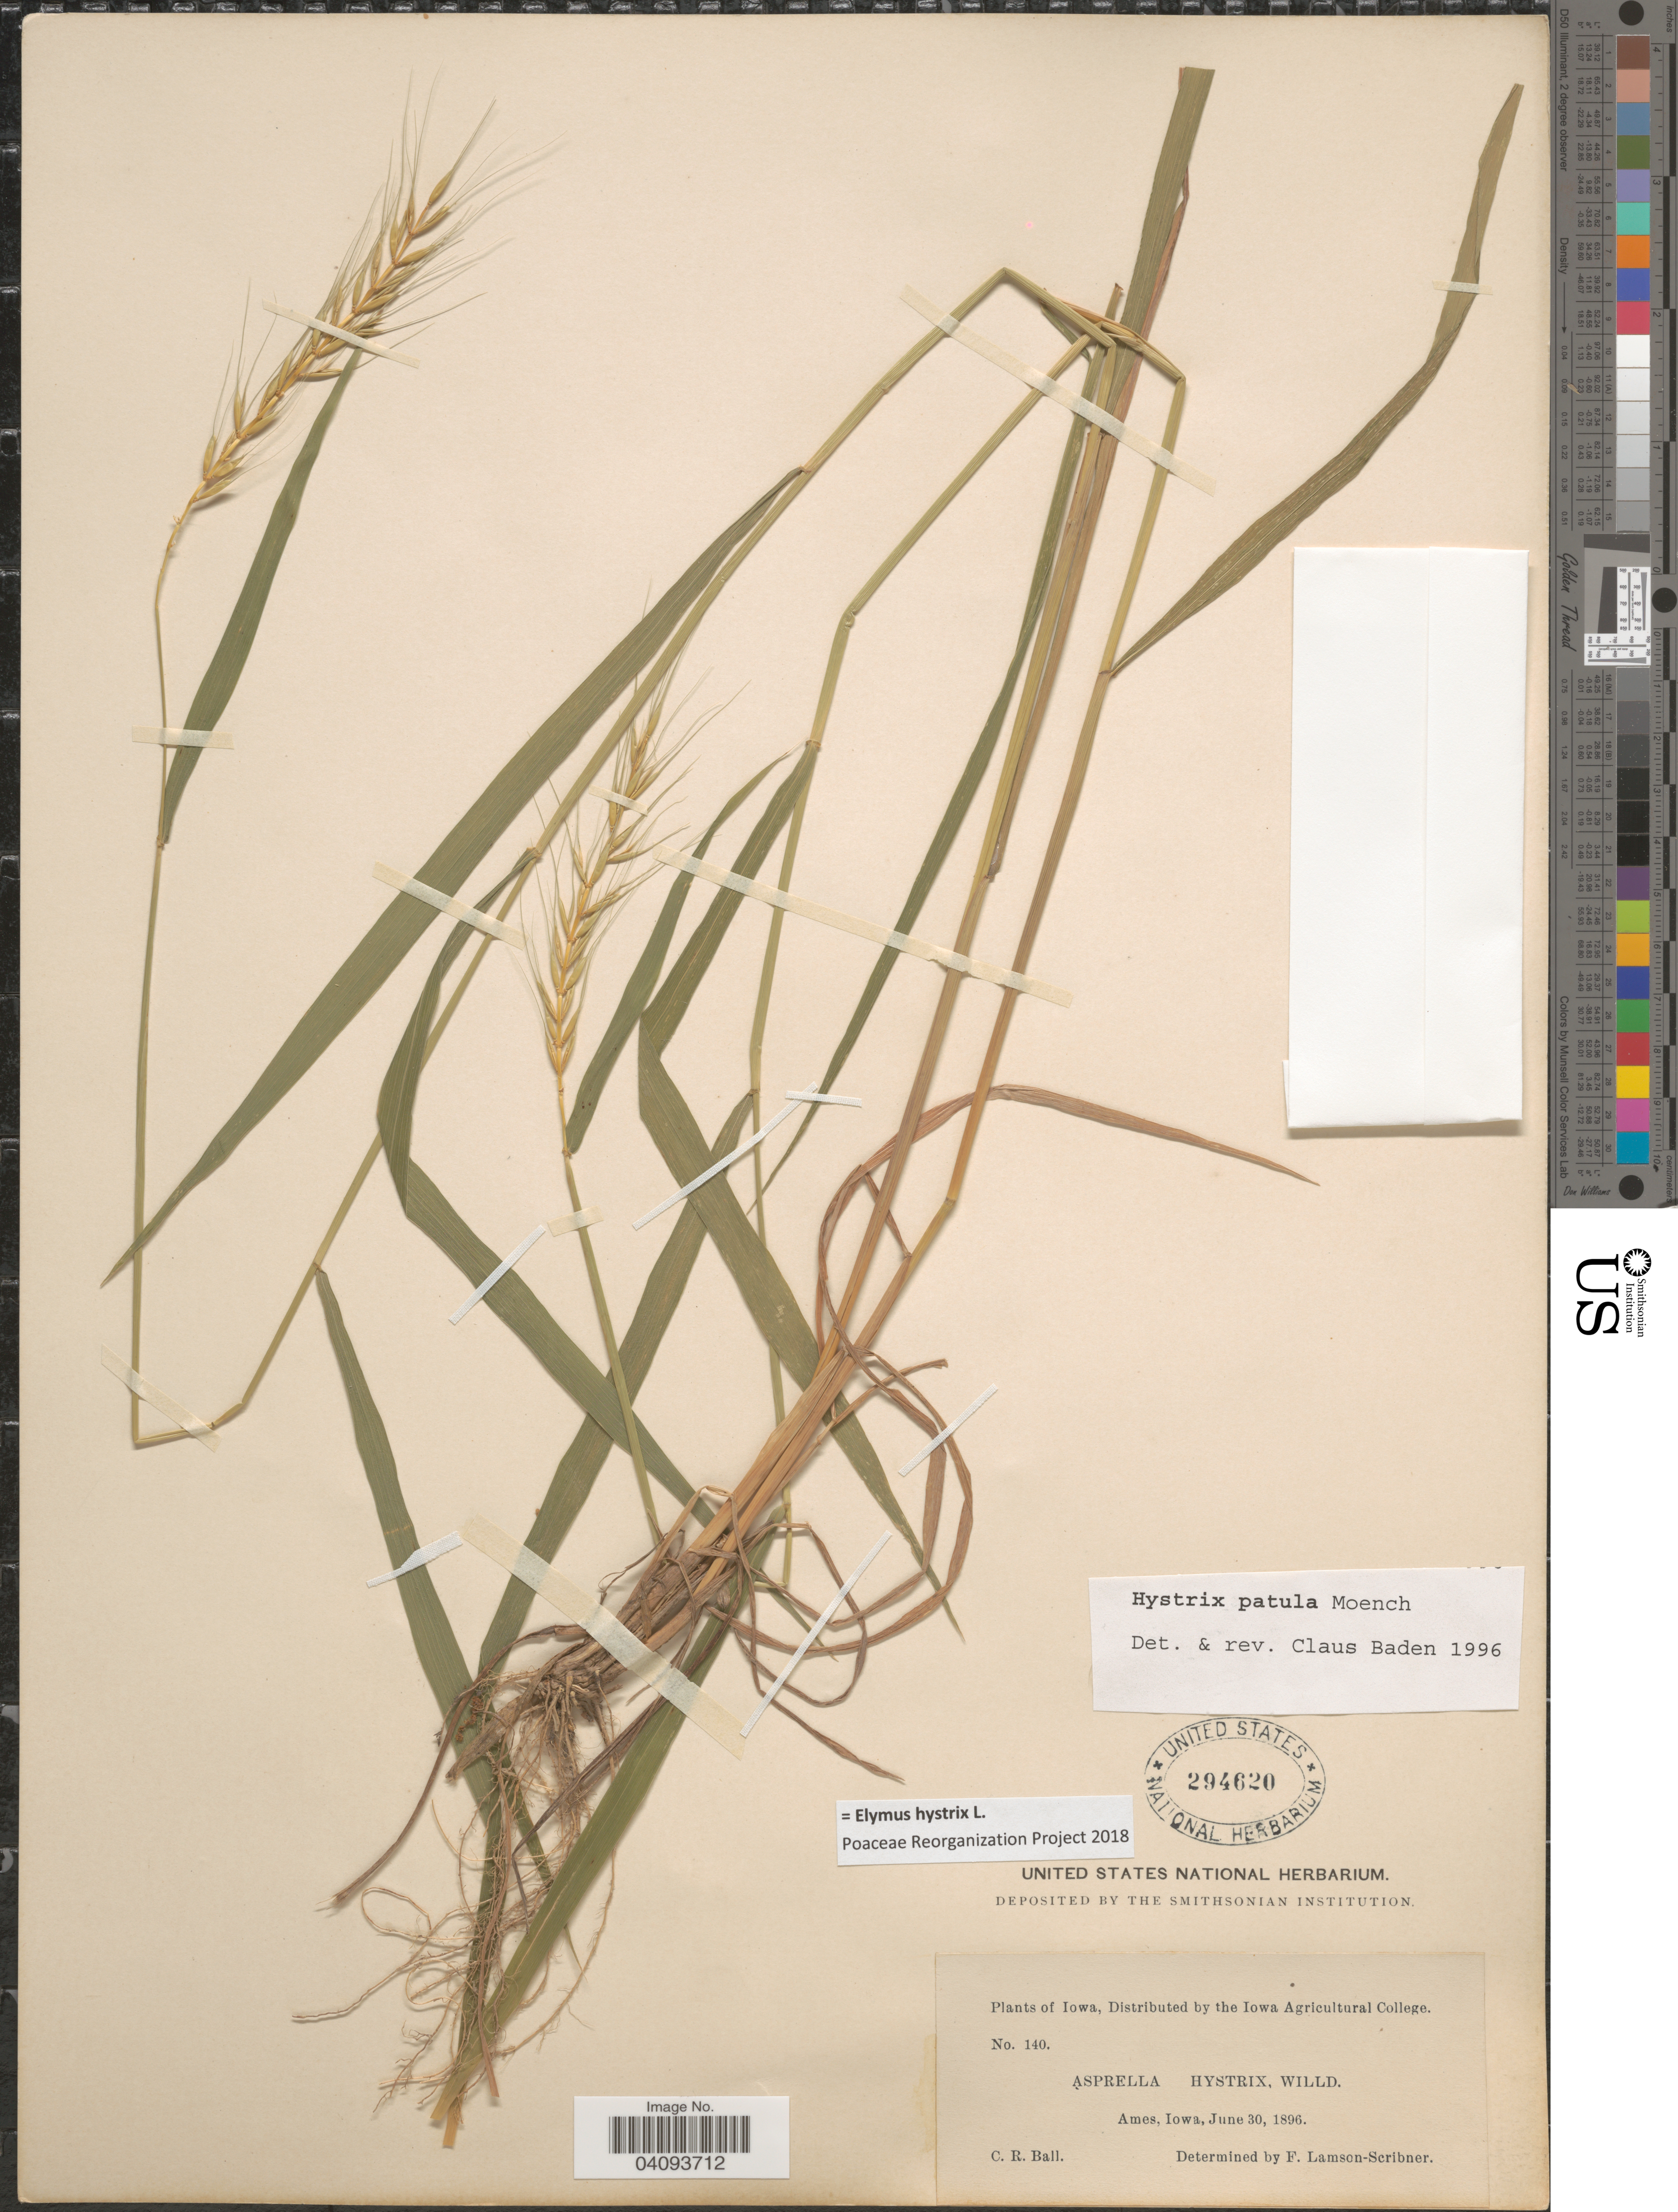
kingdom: Plantae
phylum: Tracheophyta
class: Liliopsida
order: Poales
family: Poaceae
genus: Elymus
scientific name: Elymus hystrix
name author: L.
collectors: C. R. Ball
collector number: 140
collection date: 1896-06-30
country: United States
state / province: Iowa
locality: Ames.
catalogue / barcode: US 294620